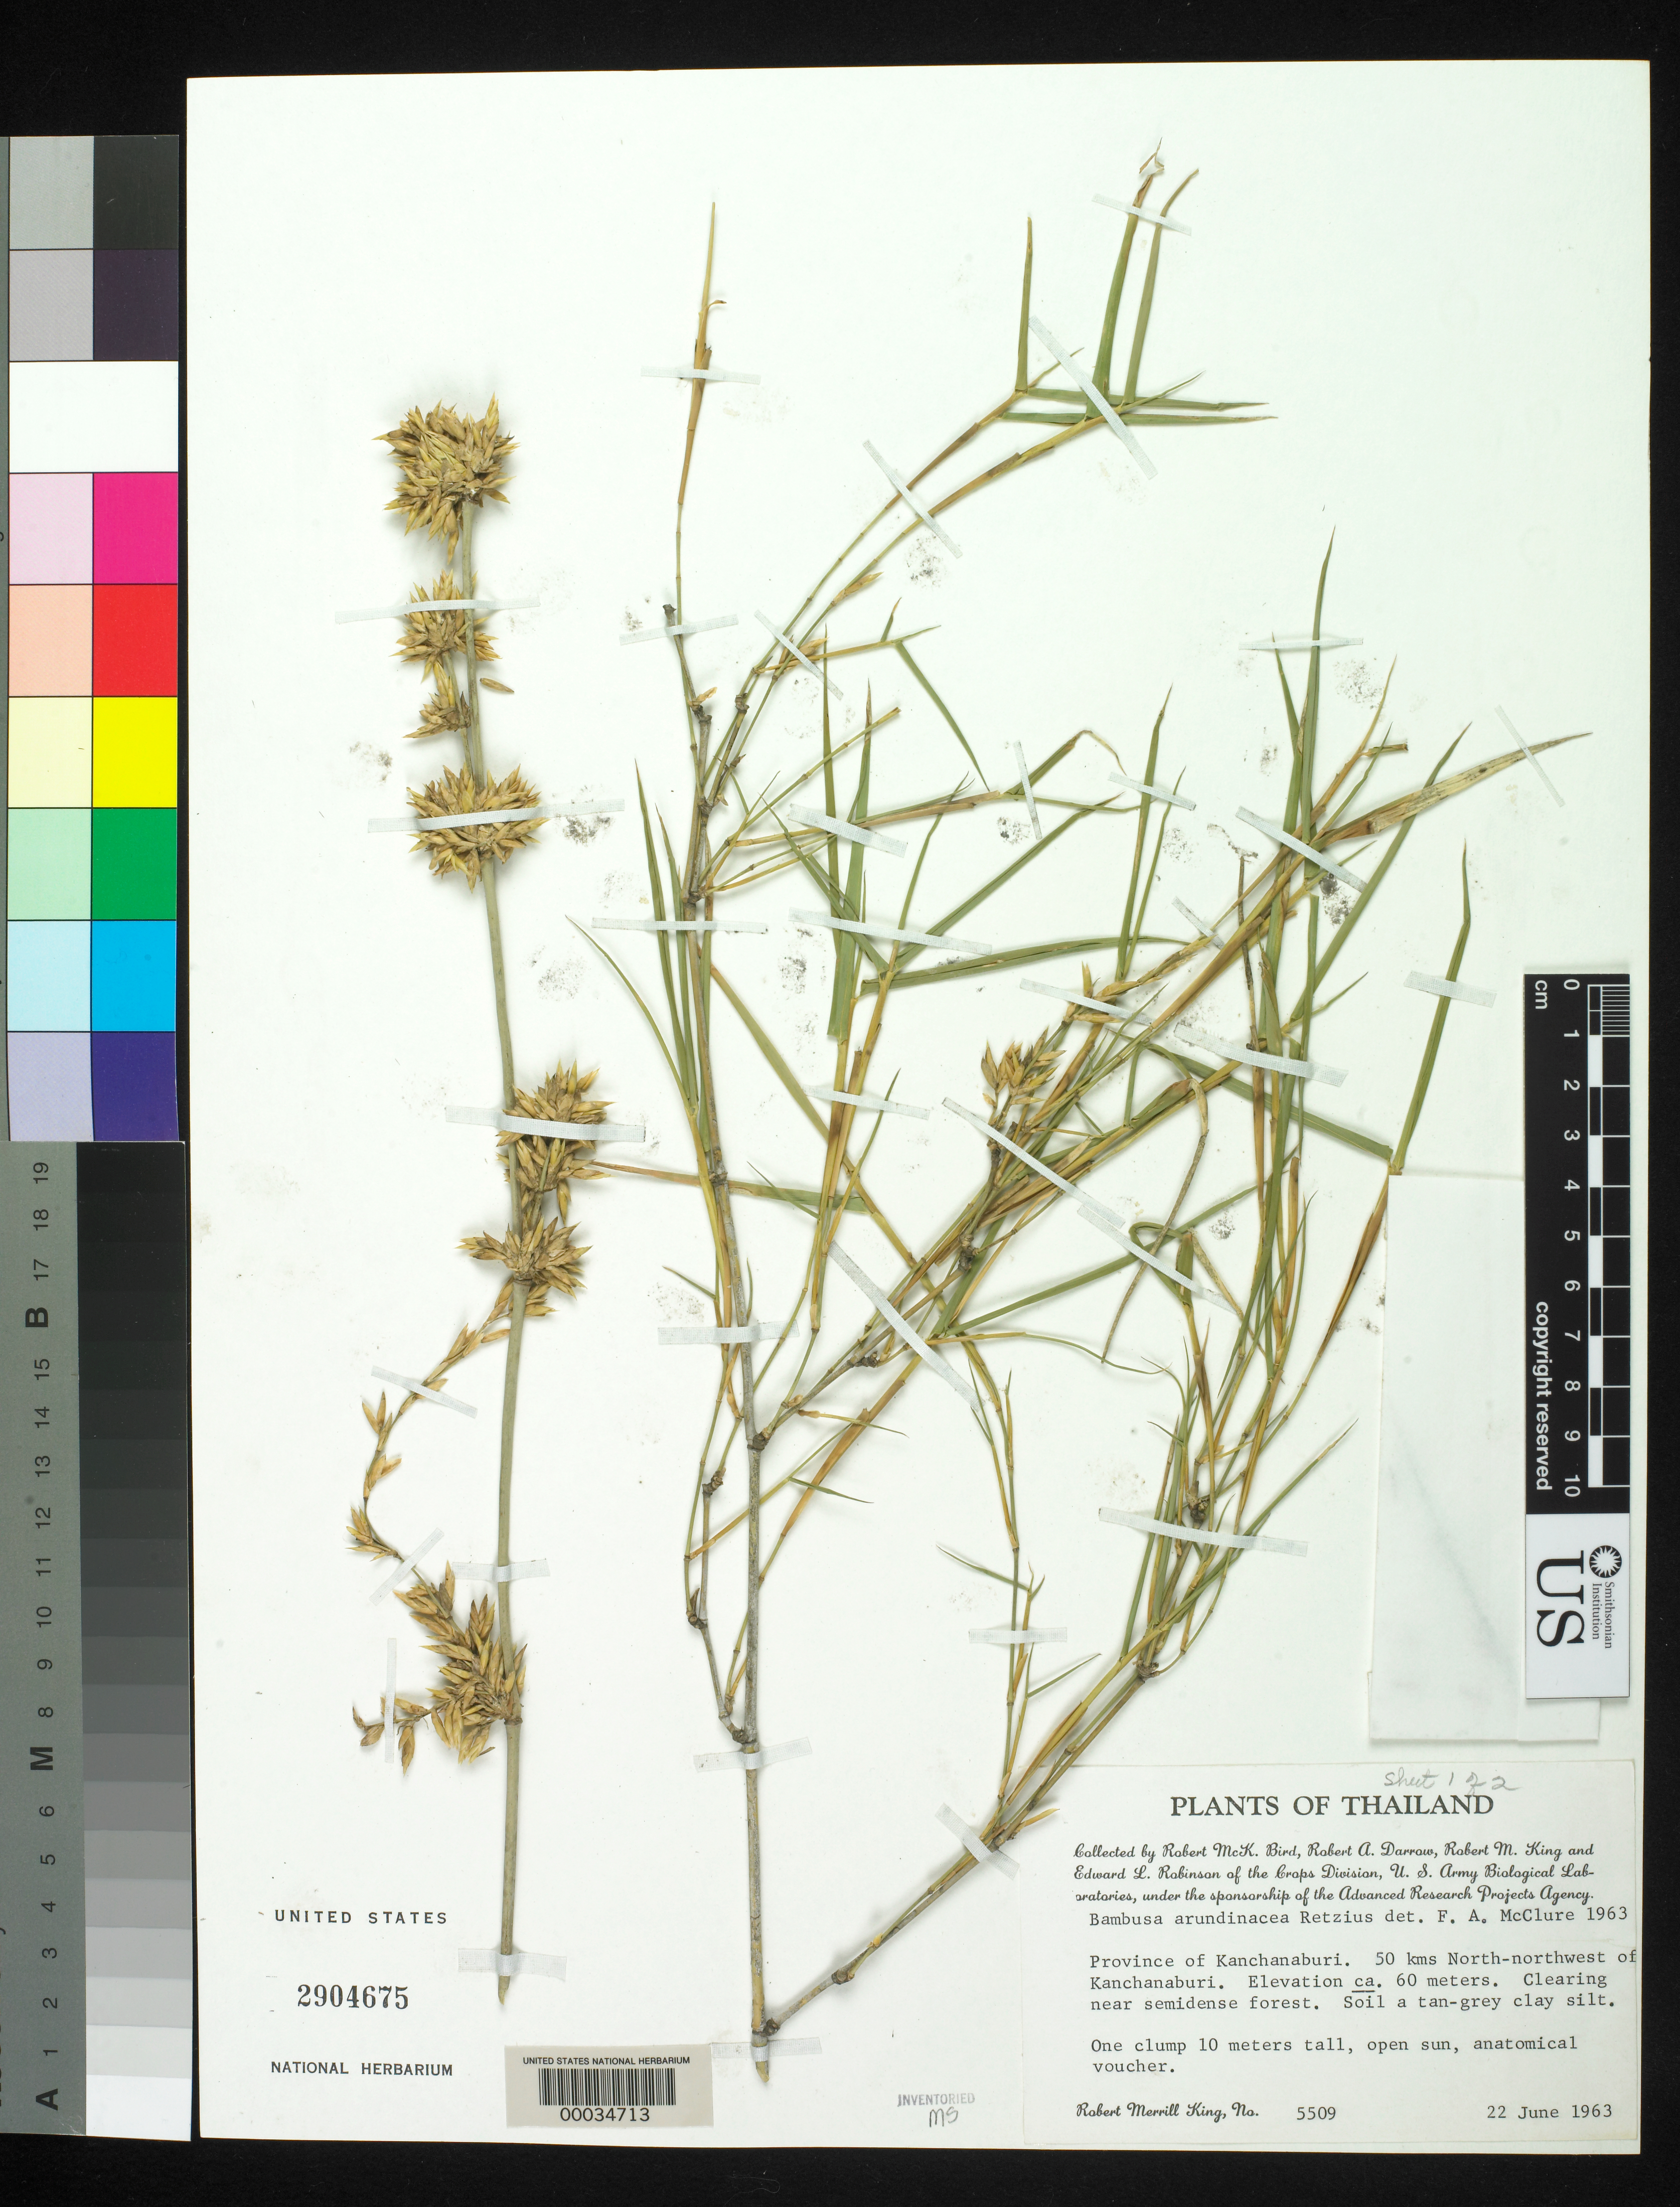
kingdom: Plantae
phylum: Tracheophyta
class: Liliopsida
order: Poales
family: Poaceae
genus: Bambusa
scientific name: Bambusa bambos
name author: (L.) Voss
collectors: R. M. King, E. L. Robinson, R. A. Darrow & R. M. Bird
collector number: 5509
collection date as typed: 22 Jun 1963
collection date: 1963-06-22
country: Thailand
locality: Kanchanaburi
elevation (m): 60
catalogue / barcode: US 2904675